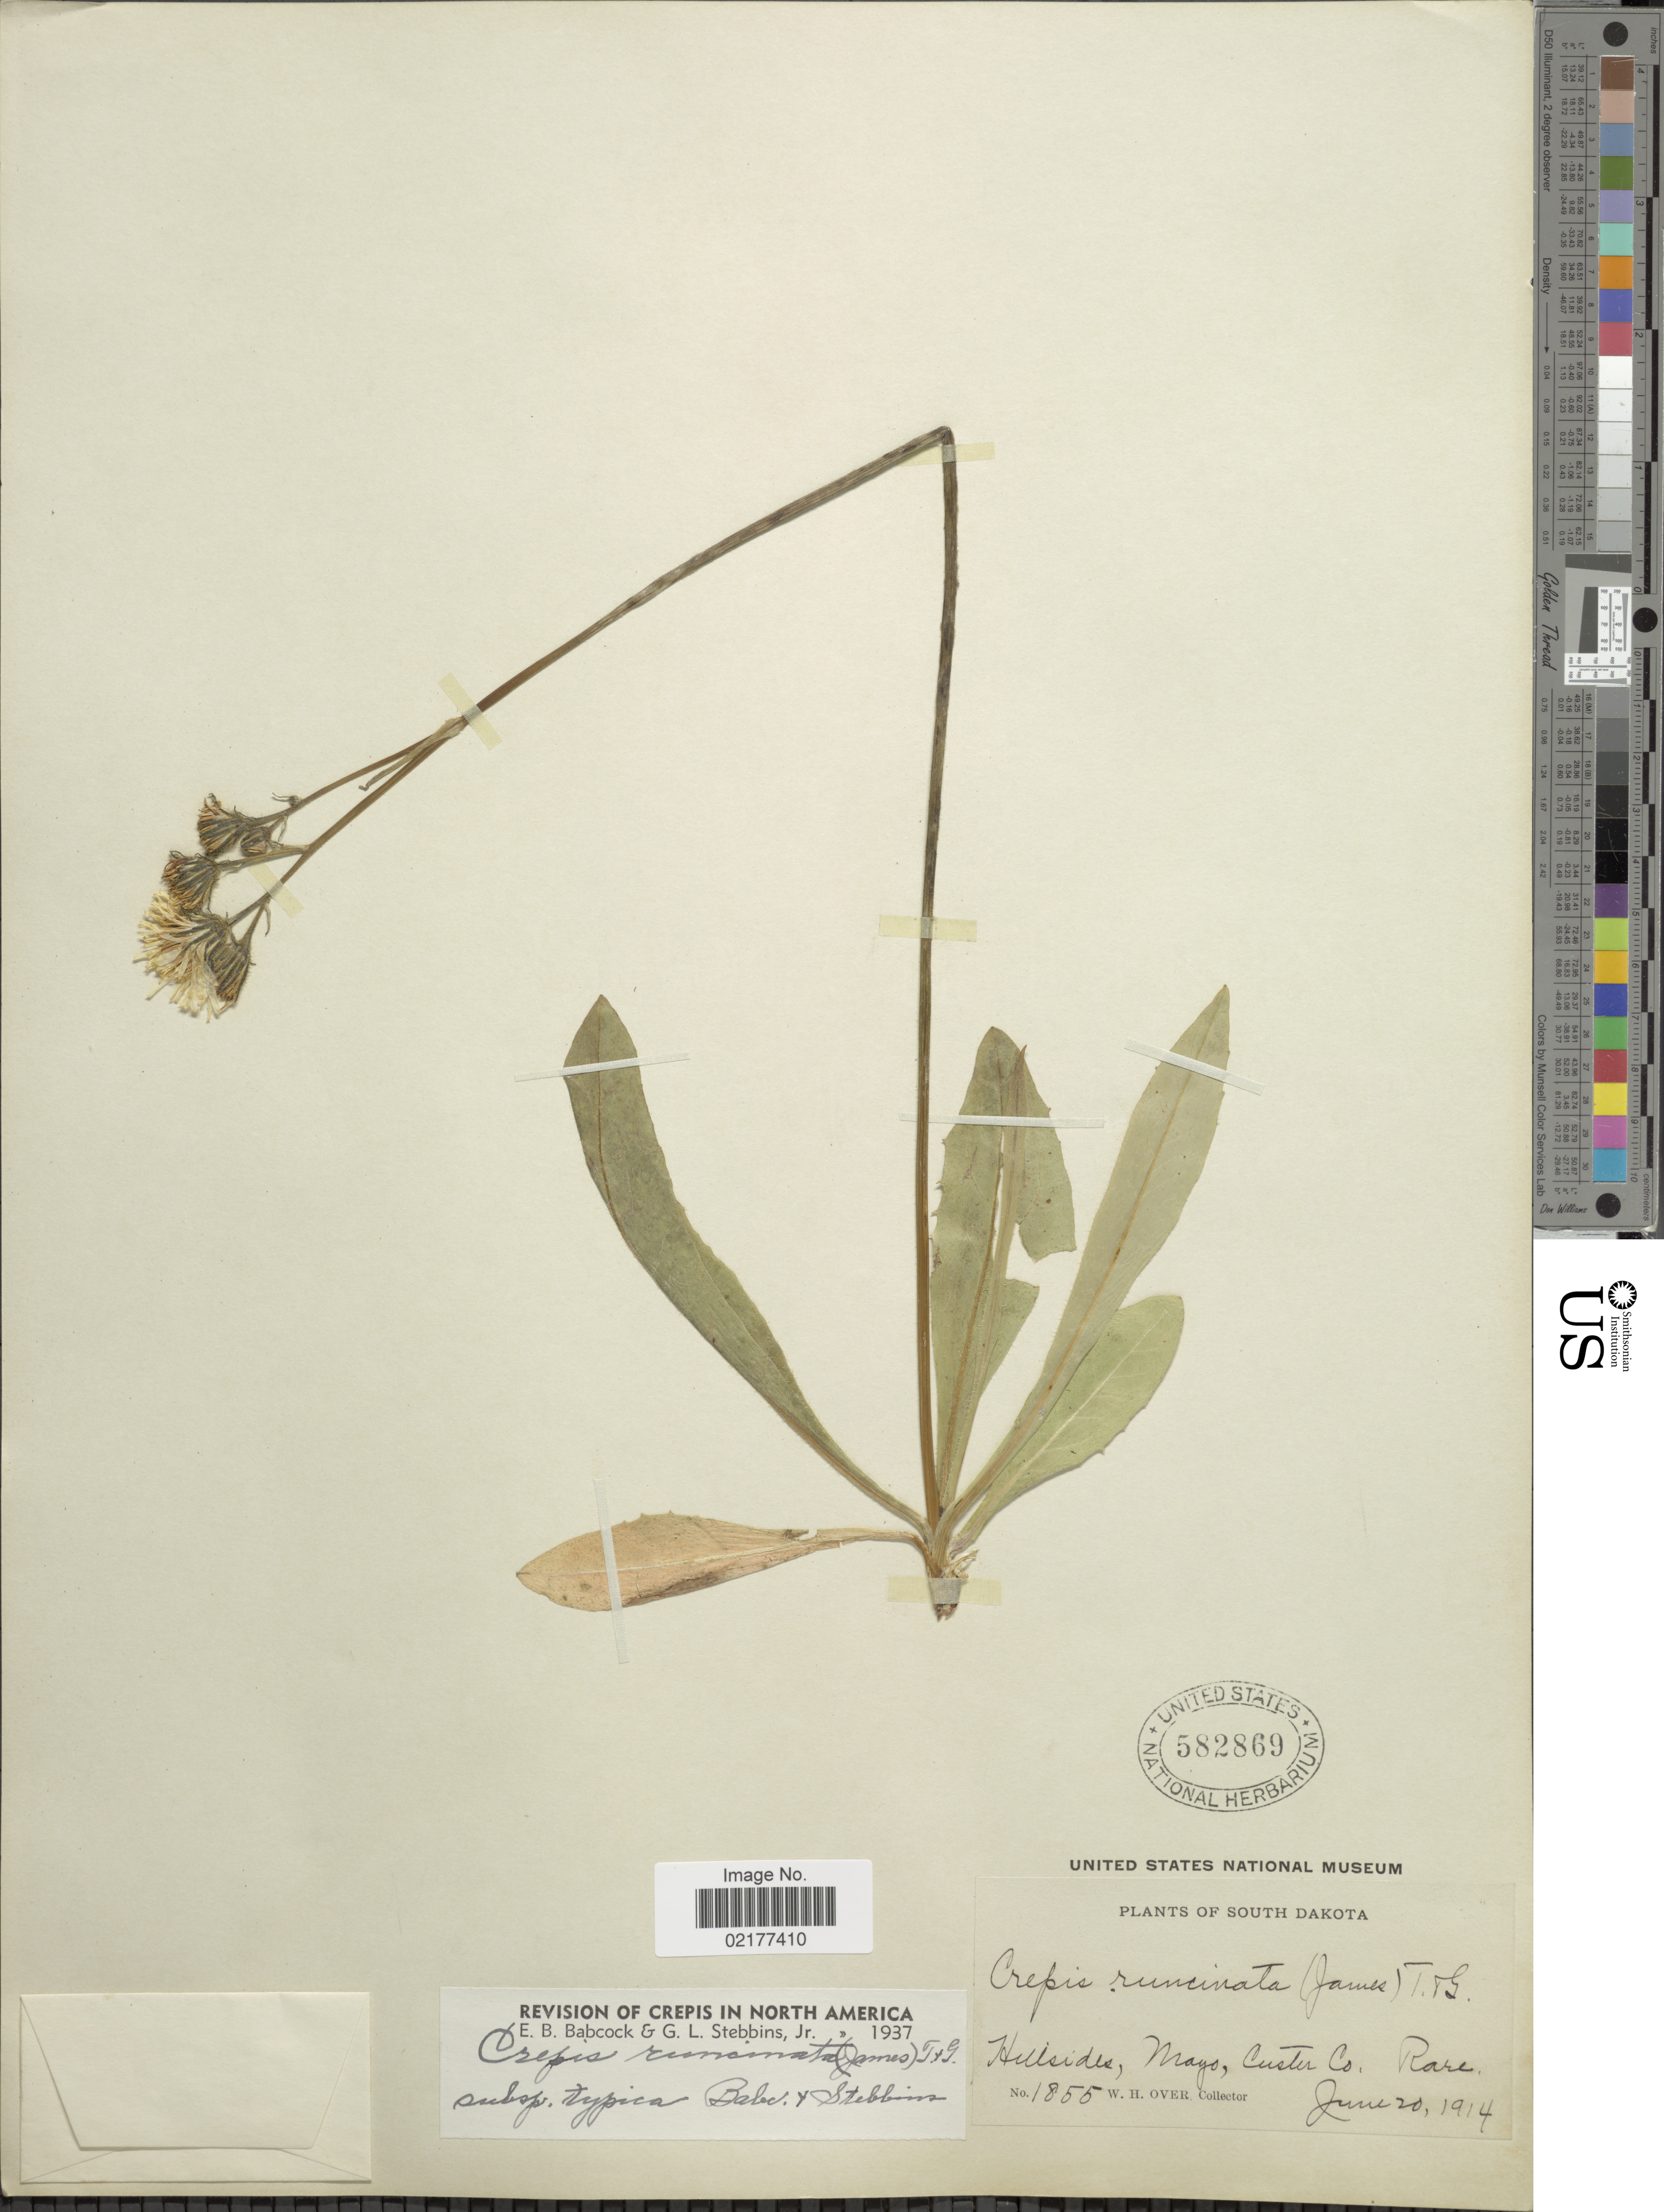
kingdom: Plantae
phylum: Tracheophyta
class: Magnoliopsida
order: Asterales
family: Asteraceae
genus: Crepis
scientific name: Crepis runcinata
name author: Torr. & A. Gray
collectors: W. Over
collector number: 1855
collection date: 1914-06-20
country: United States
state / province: South Dakota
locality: Mayo, Custer Co.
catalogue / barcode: US 582869